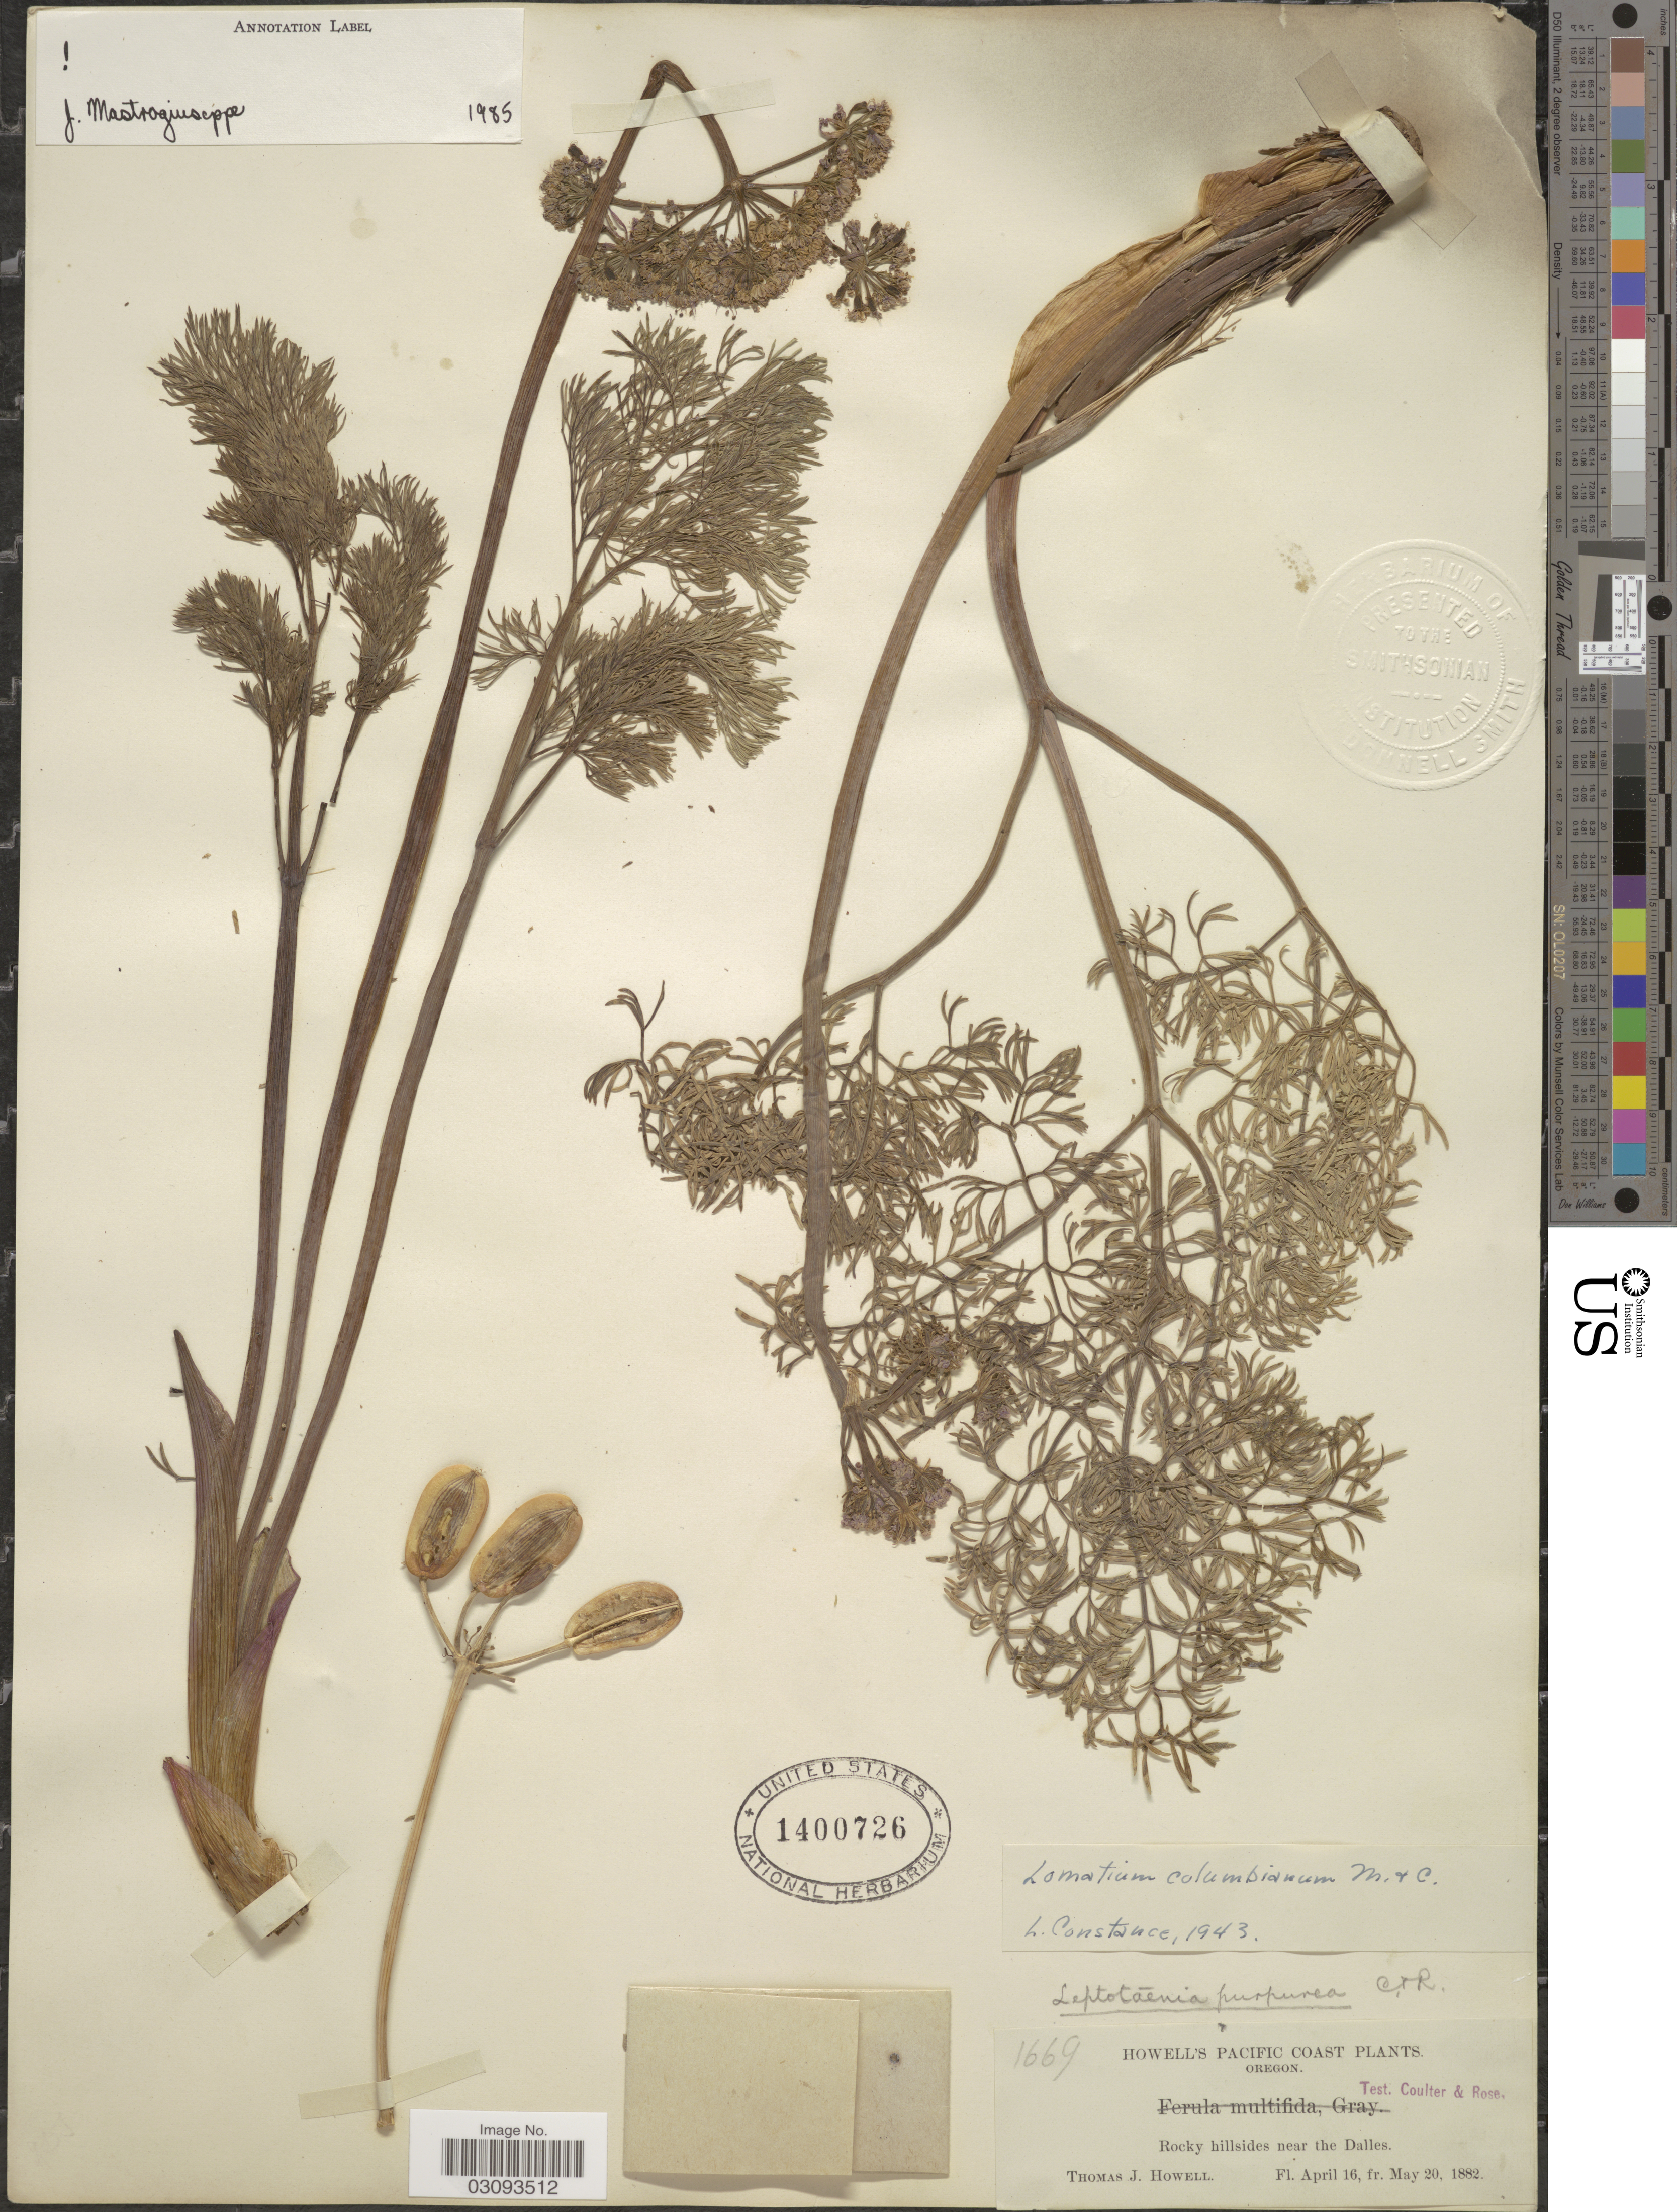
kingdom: Plantae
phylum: Tracheophyta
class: Magnoliopsida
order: Apiales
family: Apiaceae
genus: Lomatium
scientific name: Lomatium columbianum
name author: Mathias & Constance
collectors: J. T. Howell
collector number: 1669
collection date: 1882-04-16/1882-05-30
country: United States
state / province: Oregon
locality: Pacific Coast. Near the Dallas.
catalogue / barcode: US 1400726